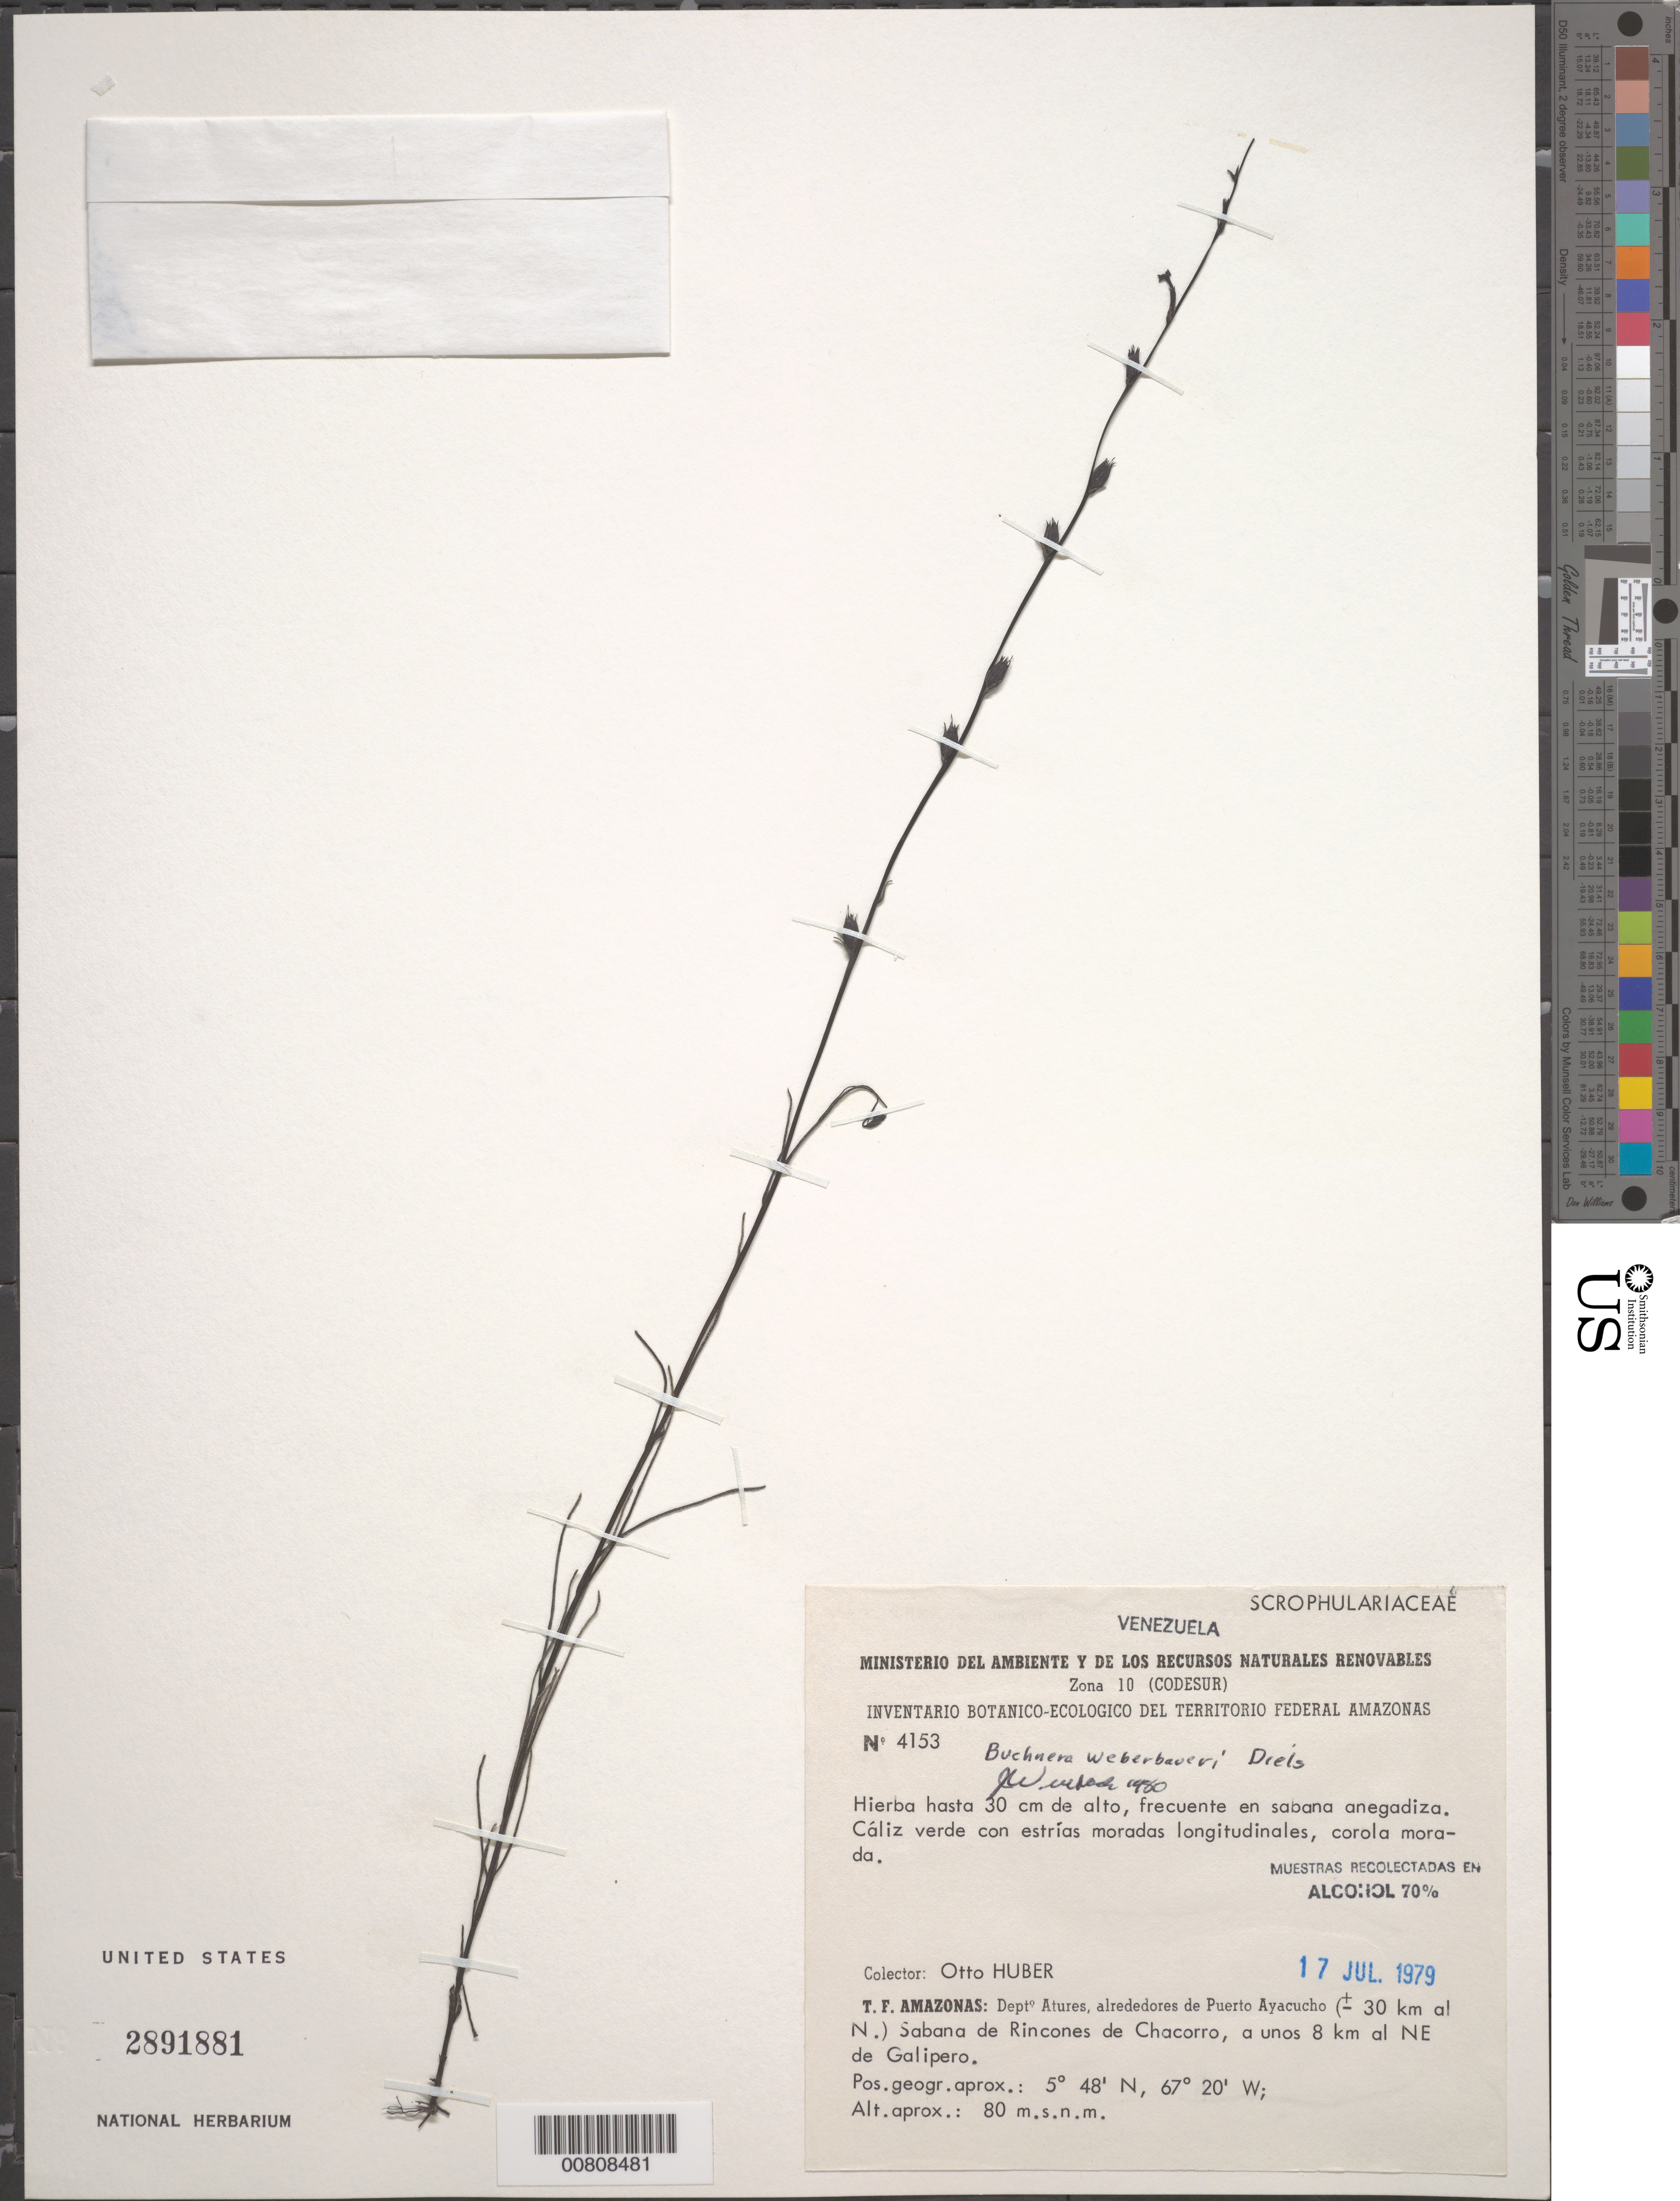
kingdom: Plantae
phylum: Tracheophyta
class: Magnoliopsida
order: Lamiales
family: Orobanchaceae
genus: Buchnera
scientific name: Buchnera weberbaueri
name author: Diels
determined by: Wurdack, John J., (US), US (UNITED STATES)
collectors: O. Huber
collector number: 4155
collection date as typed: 17-Jul-79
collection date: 1979-07-17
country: Venezuela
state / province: Amazonas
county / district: Atures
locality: Puerto Ayacucho, 30 km N; Sabanas de Rincones de Chocorro; 8 km NE Galipero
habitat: Sabana anegadiza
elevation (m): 80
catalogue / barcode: US 2891881